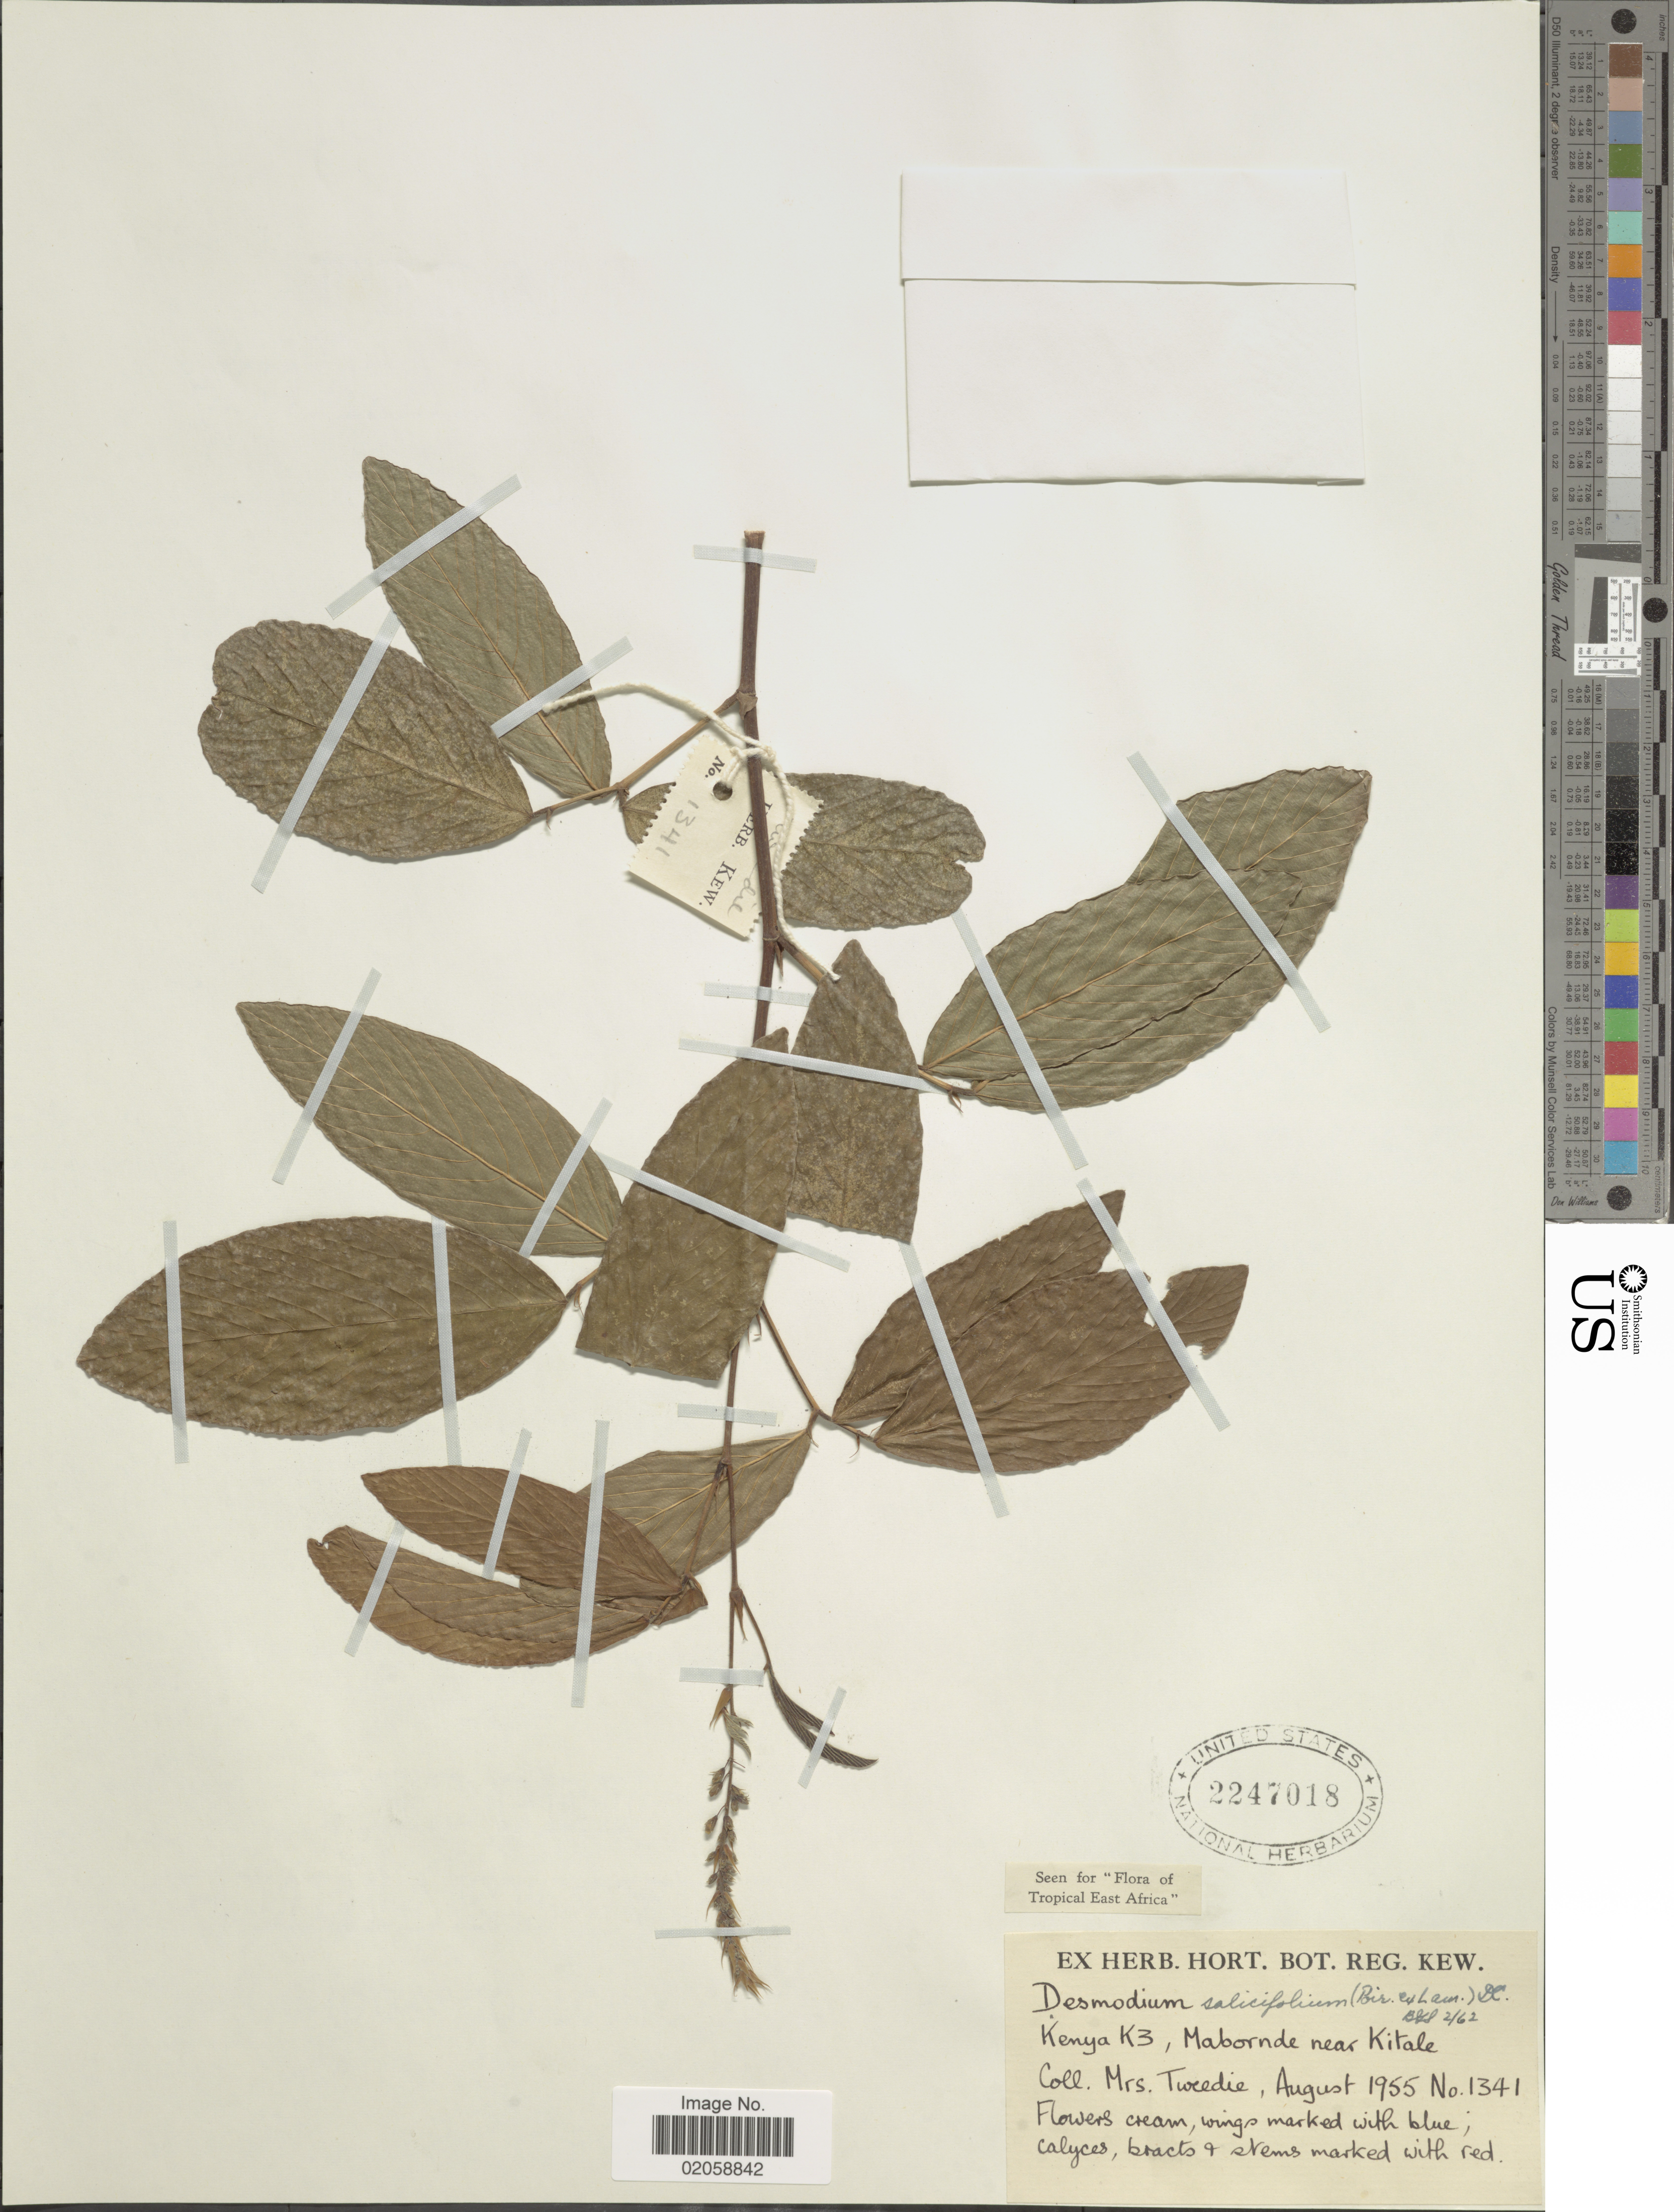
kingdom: Plantae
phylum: Tracheophyta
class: Magnoliopsida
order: Fabales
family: Fabaceae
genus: Pleurolobus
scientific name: Pleurolobus salicifolius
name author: (Poir.) H. Ohashi & K. Ohashi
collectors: Tweedie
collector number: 1341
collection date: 1955-08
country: Kenya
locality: Kenya K3, Mabornde near Kitale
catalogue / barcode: US 2247018